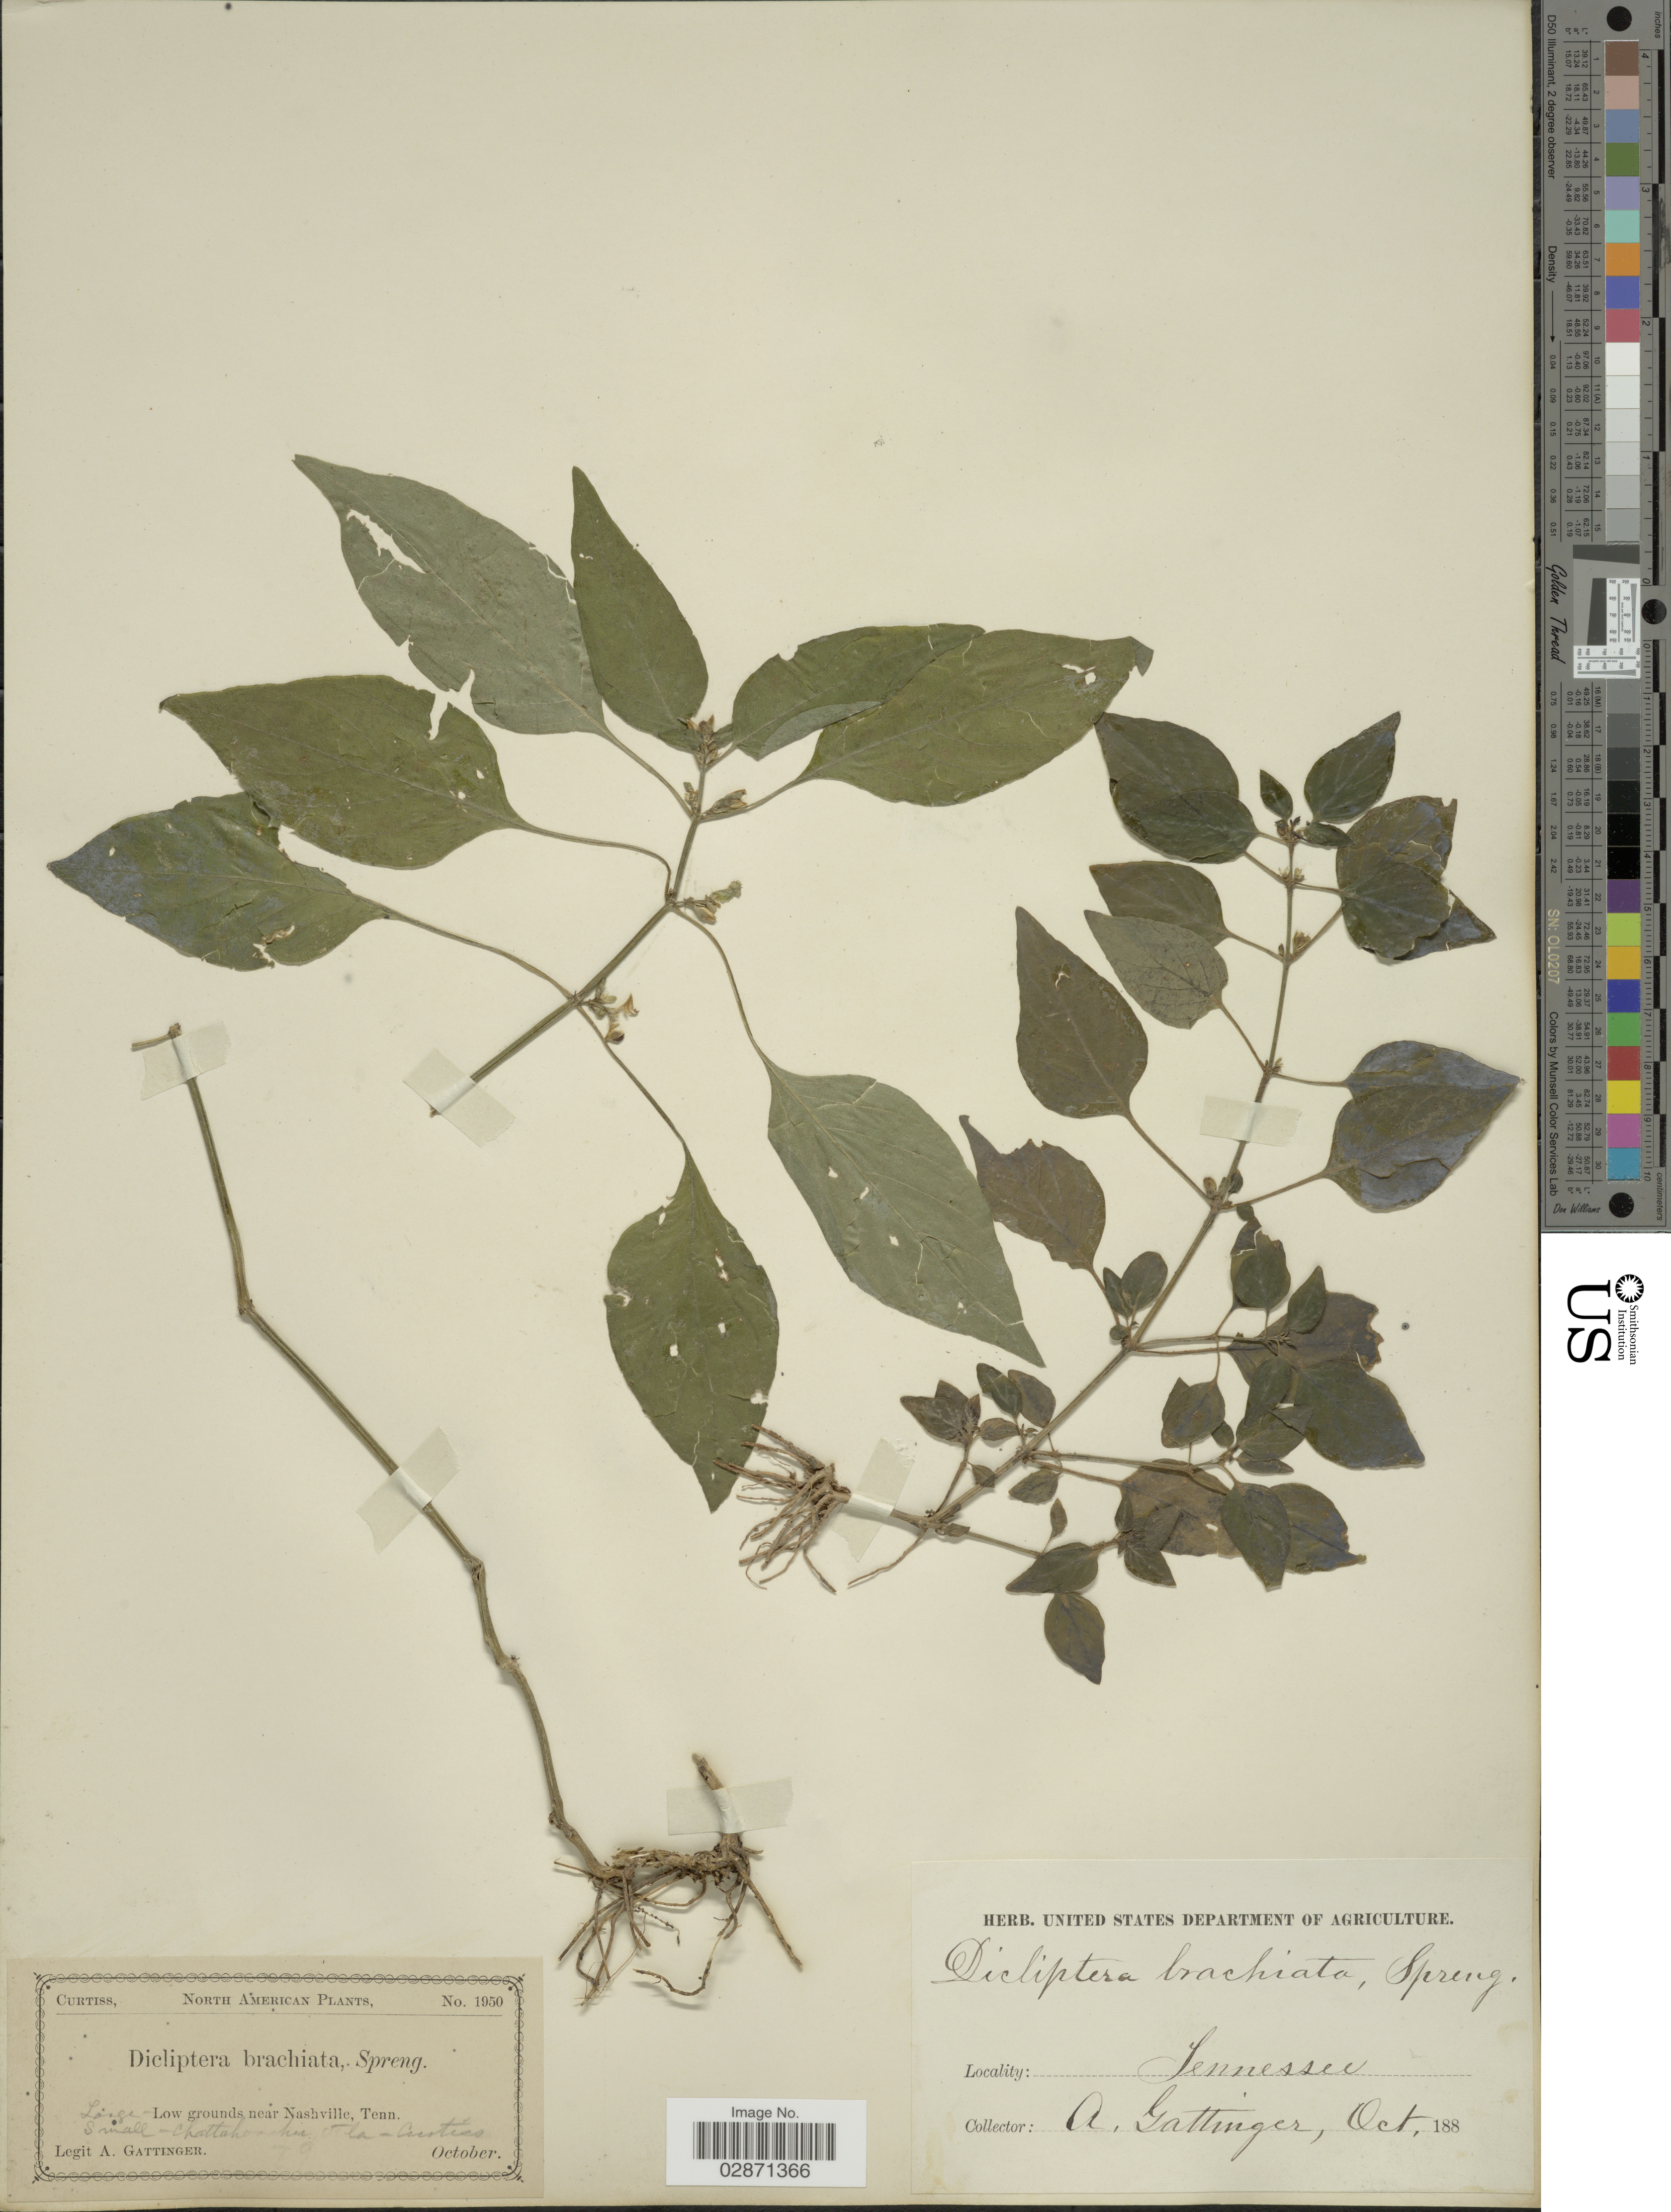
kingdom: Plantae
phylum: Tracheophyta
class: Magnoliopsida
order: Lamiales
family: Acanthaceae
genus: Dicliptera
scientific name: Dicliptera brachiata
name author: (Pursh) Spreng.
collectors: A. Gattinger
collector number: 1950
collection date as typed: Oct, 188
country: United States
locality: Large - Low grounds near Nashville, Tenn. Small - Chattahoochee, Fla.